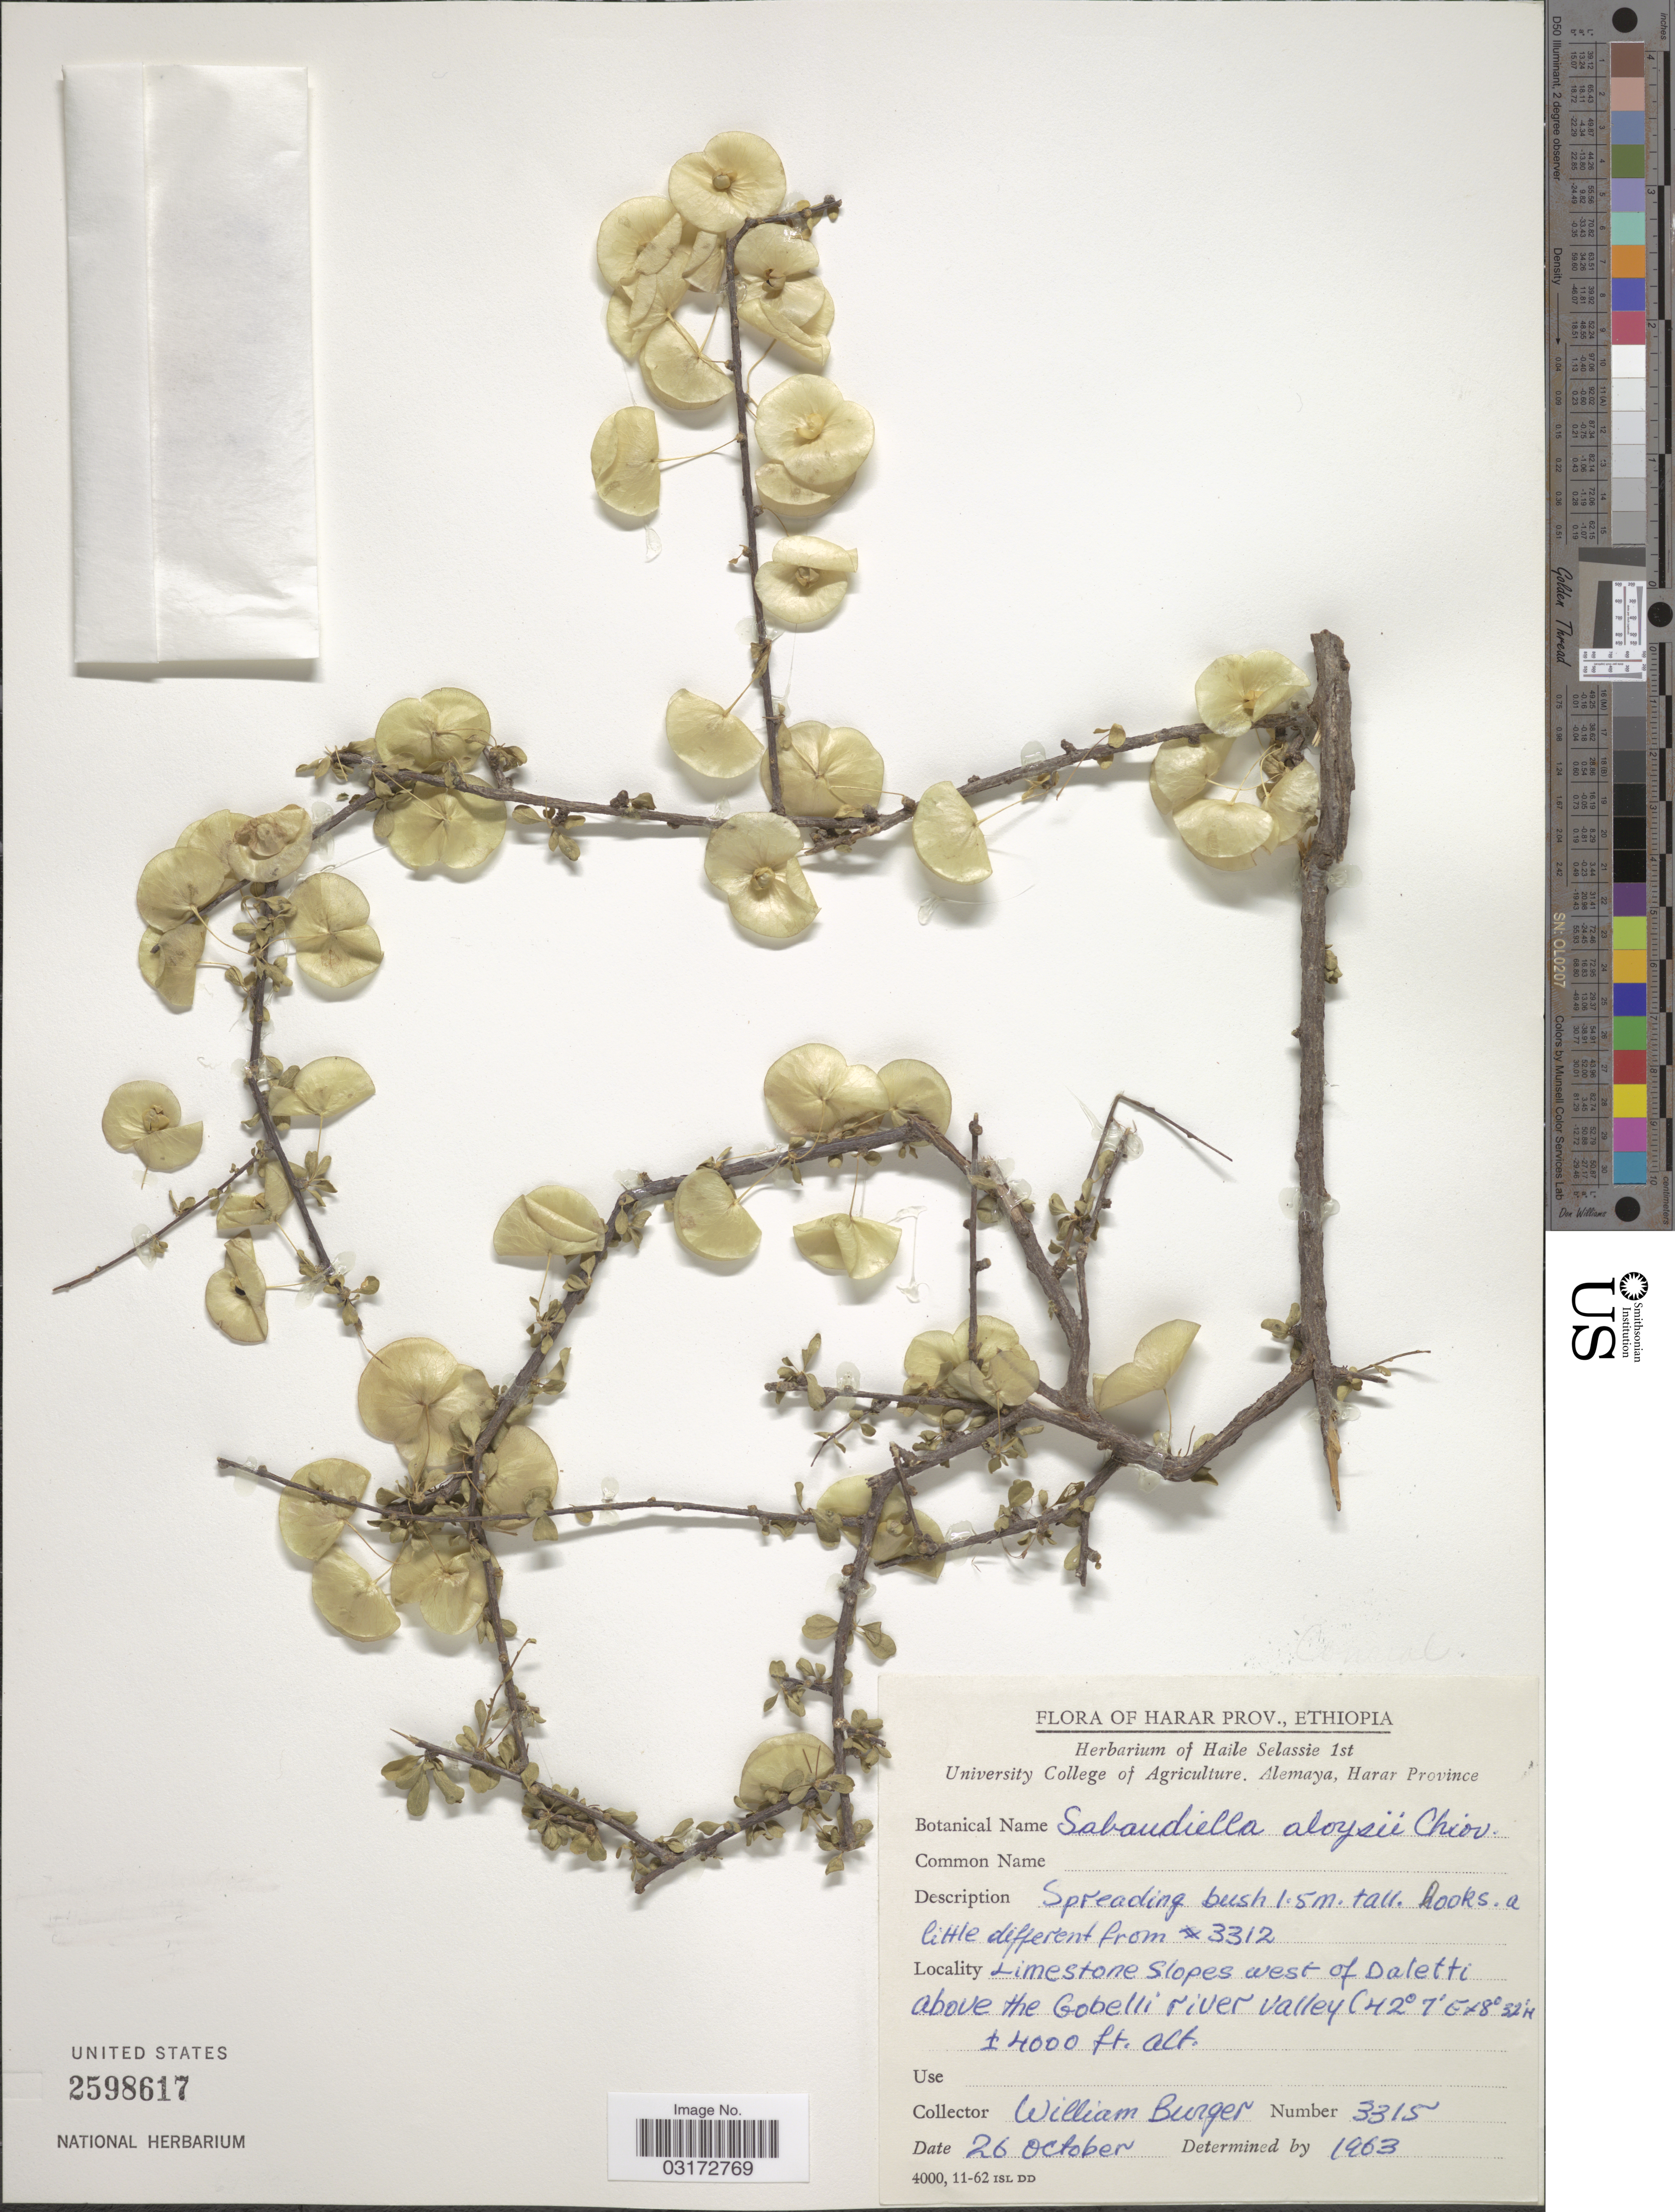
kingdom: Plantae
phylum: Tracheophyta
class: Magnoliopsida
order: Solanales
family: Convolvulaceae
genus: Hildebrandtia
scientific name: Hildebrandtia aloysii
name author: Sebsebe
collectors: W. Burger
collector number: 3315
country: Ethiopia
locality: Harar Prov. Limestone slopes west of Daletti above the Gobelli river valley.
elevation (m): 1219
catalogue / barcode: US 2598617